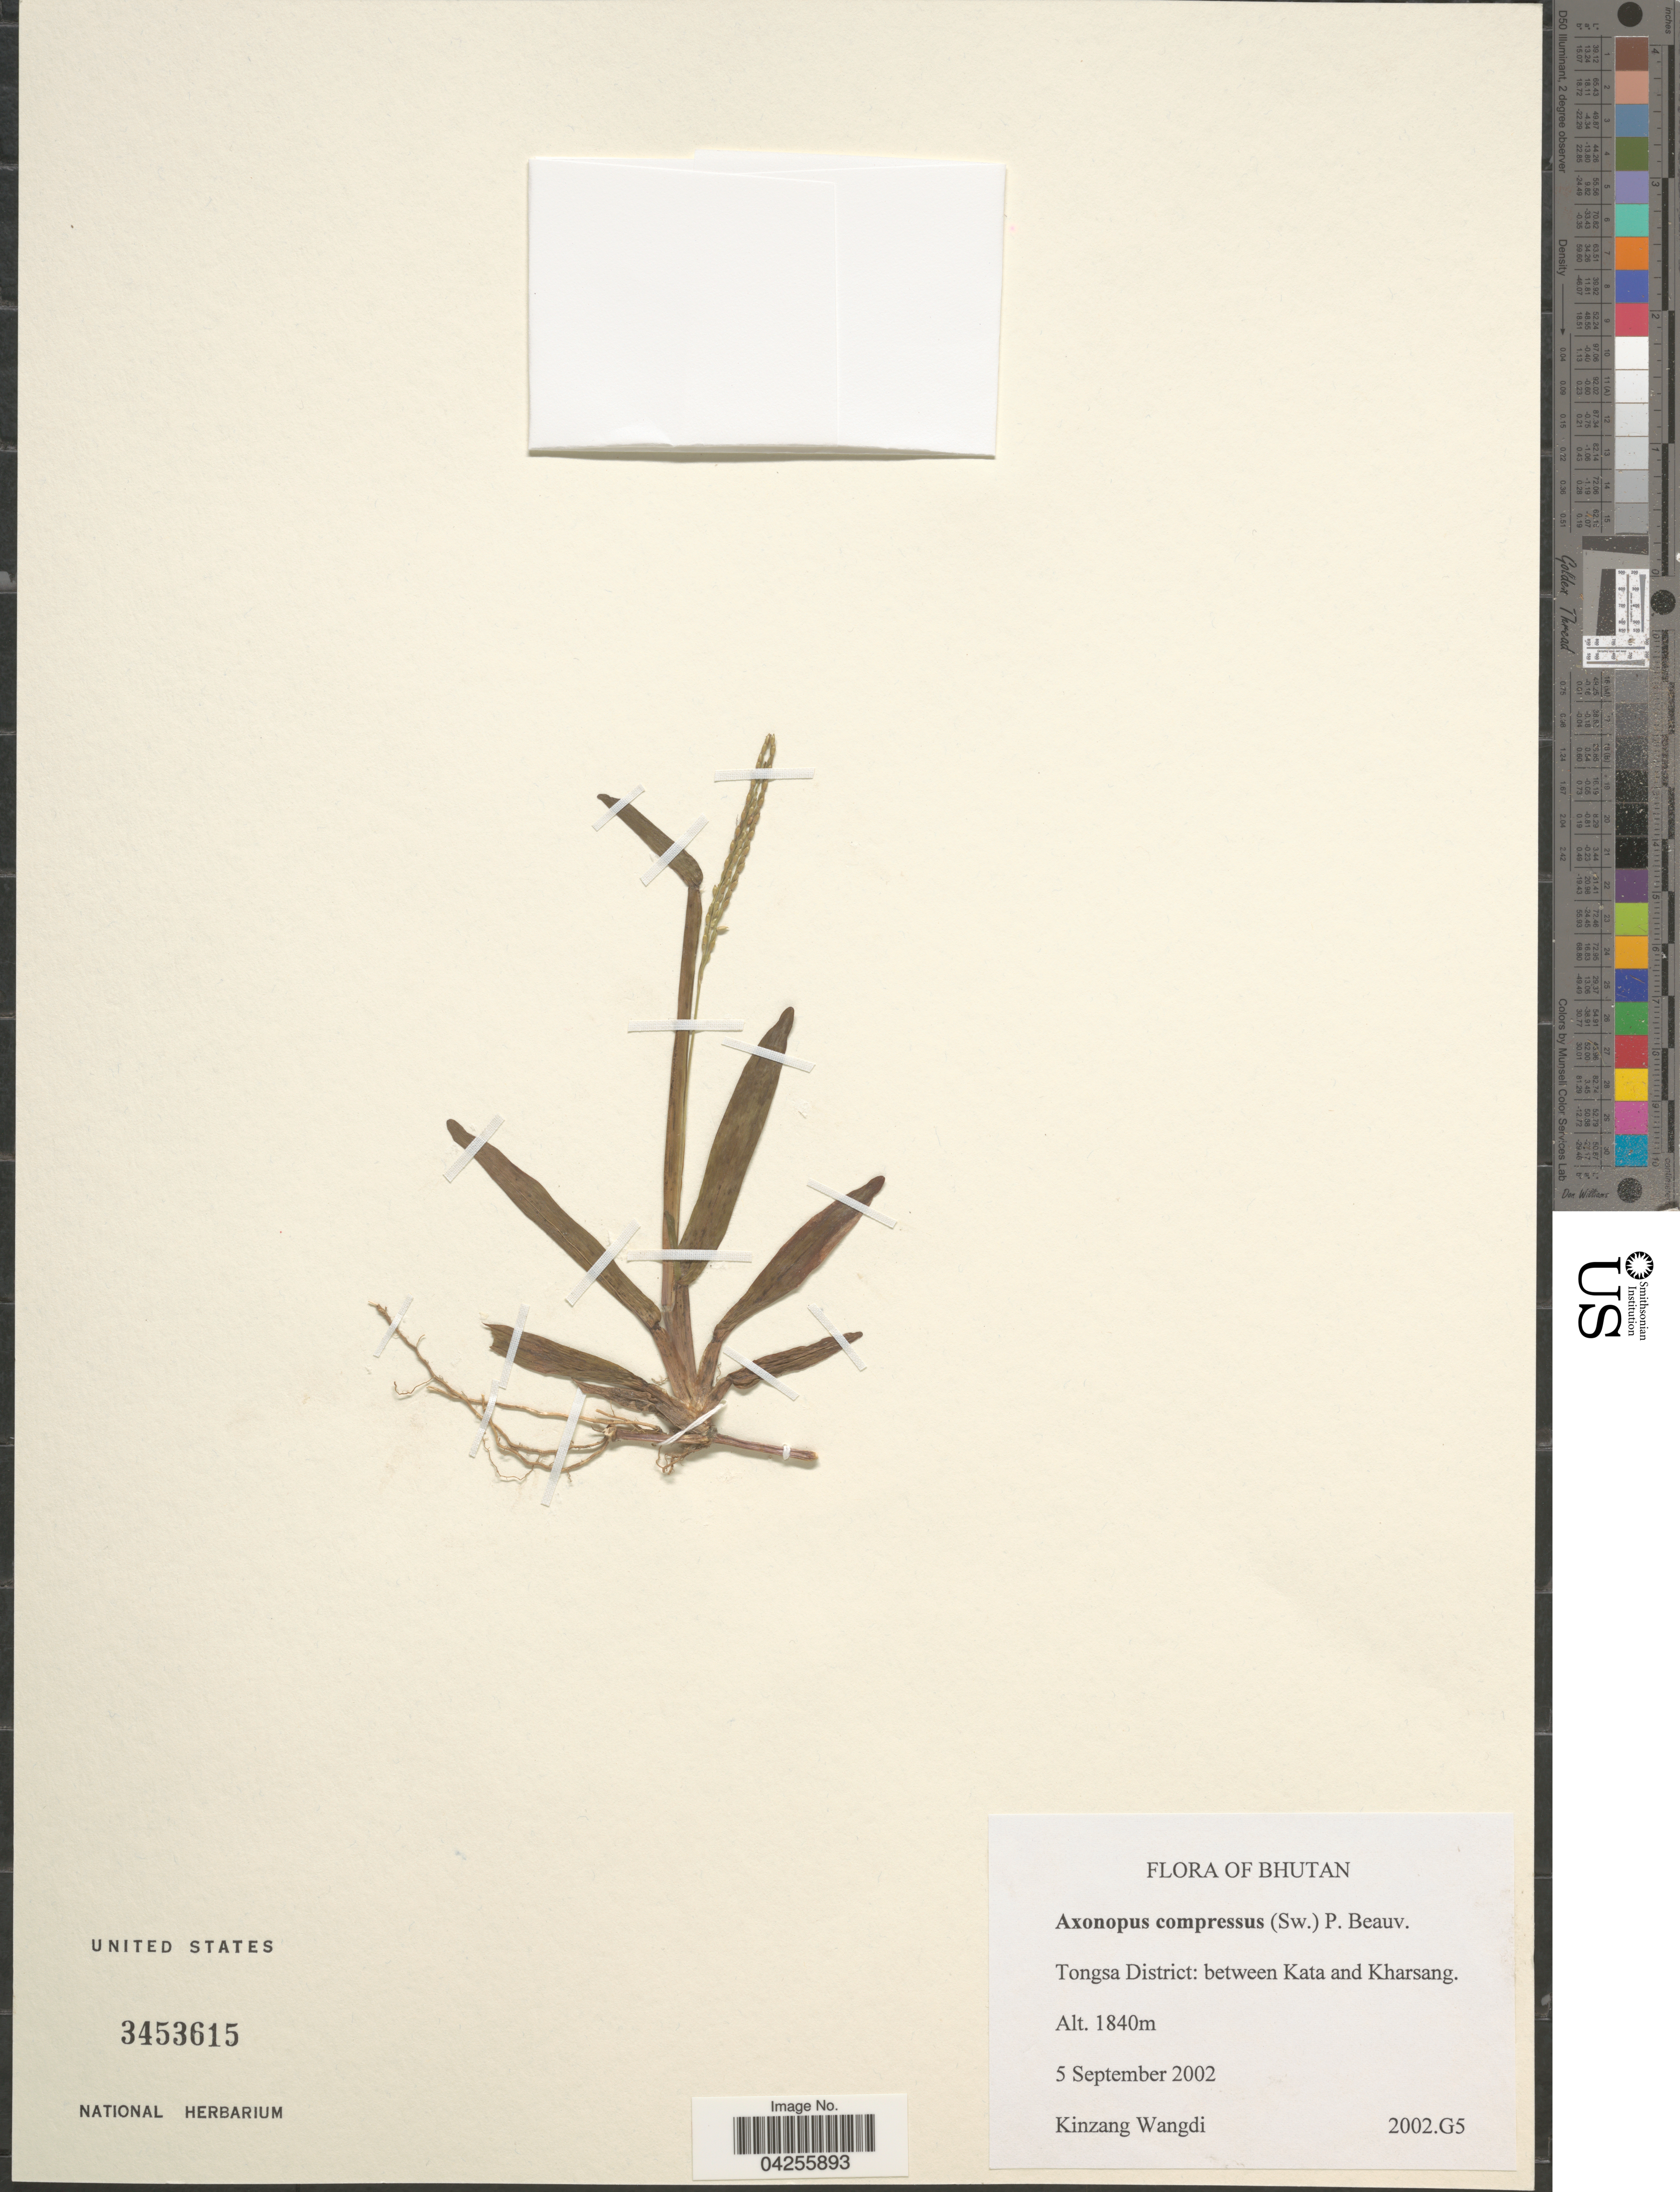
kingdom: Plantae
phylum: Tracheophyta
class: Liliopsida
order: Poales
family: Poaceae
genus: Axonopus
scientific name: Axonopus compressus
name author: (Sw.) P. Beauv.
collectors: K. Wangdi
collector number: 2002.G5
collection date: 2002-09-05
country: Bhutan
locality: Tongsa District: between Kata and Kharsang.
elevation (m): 1840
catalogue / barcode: US 3453615